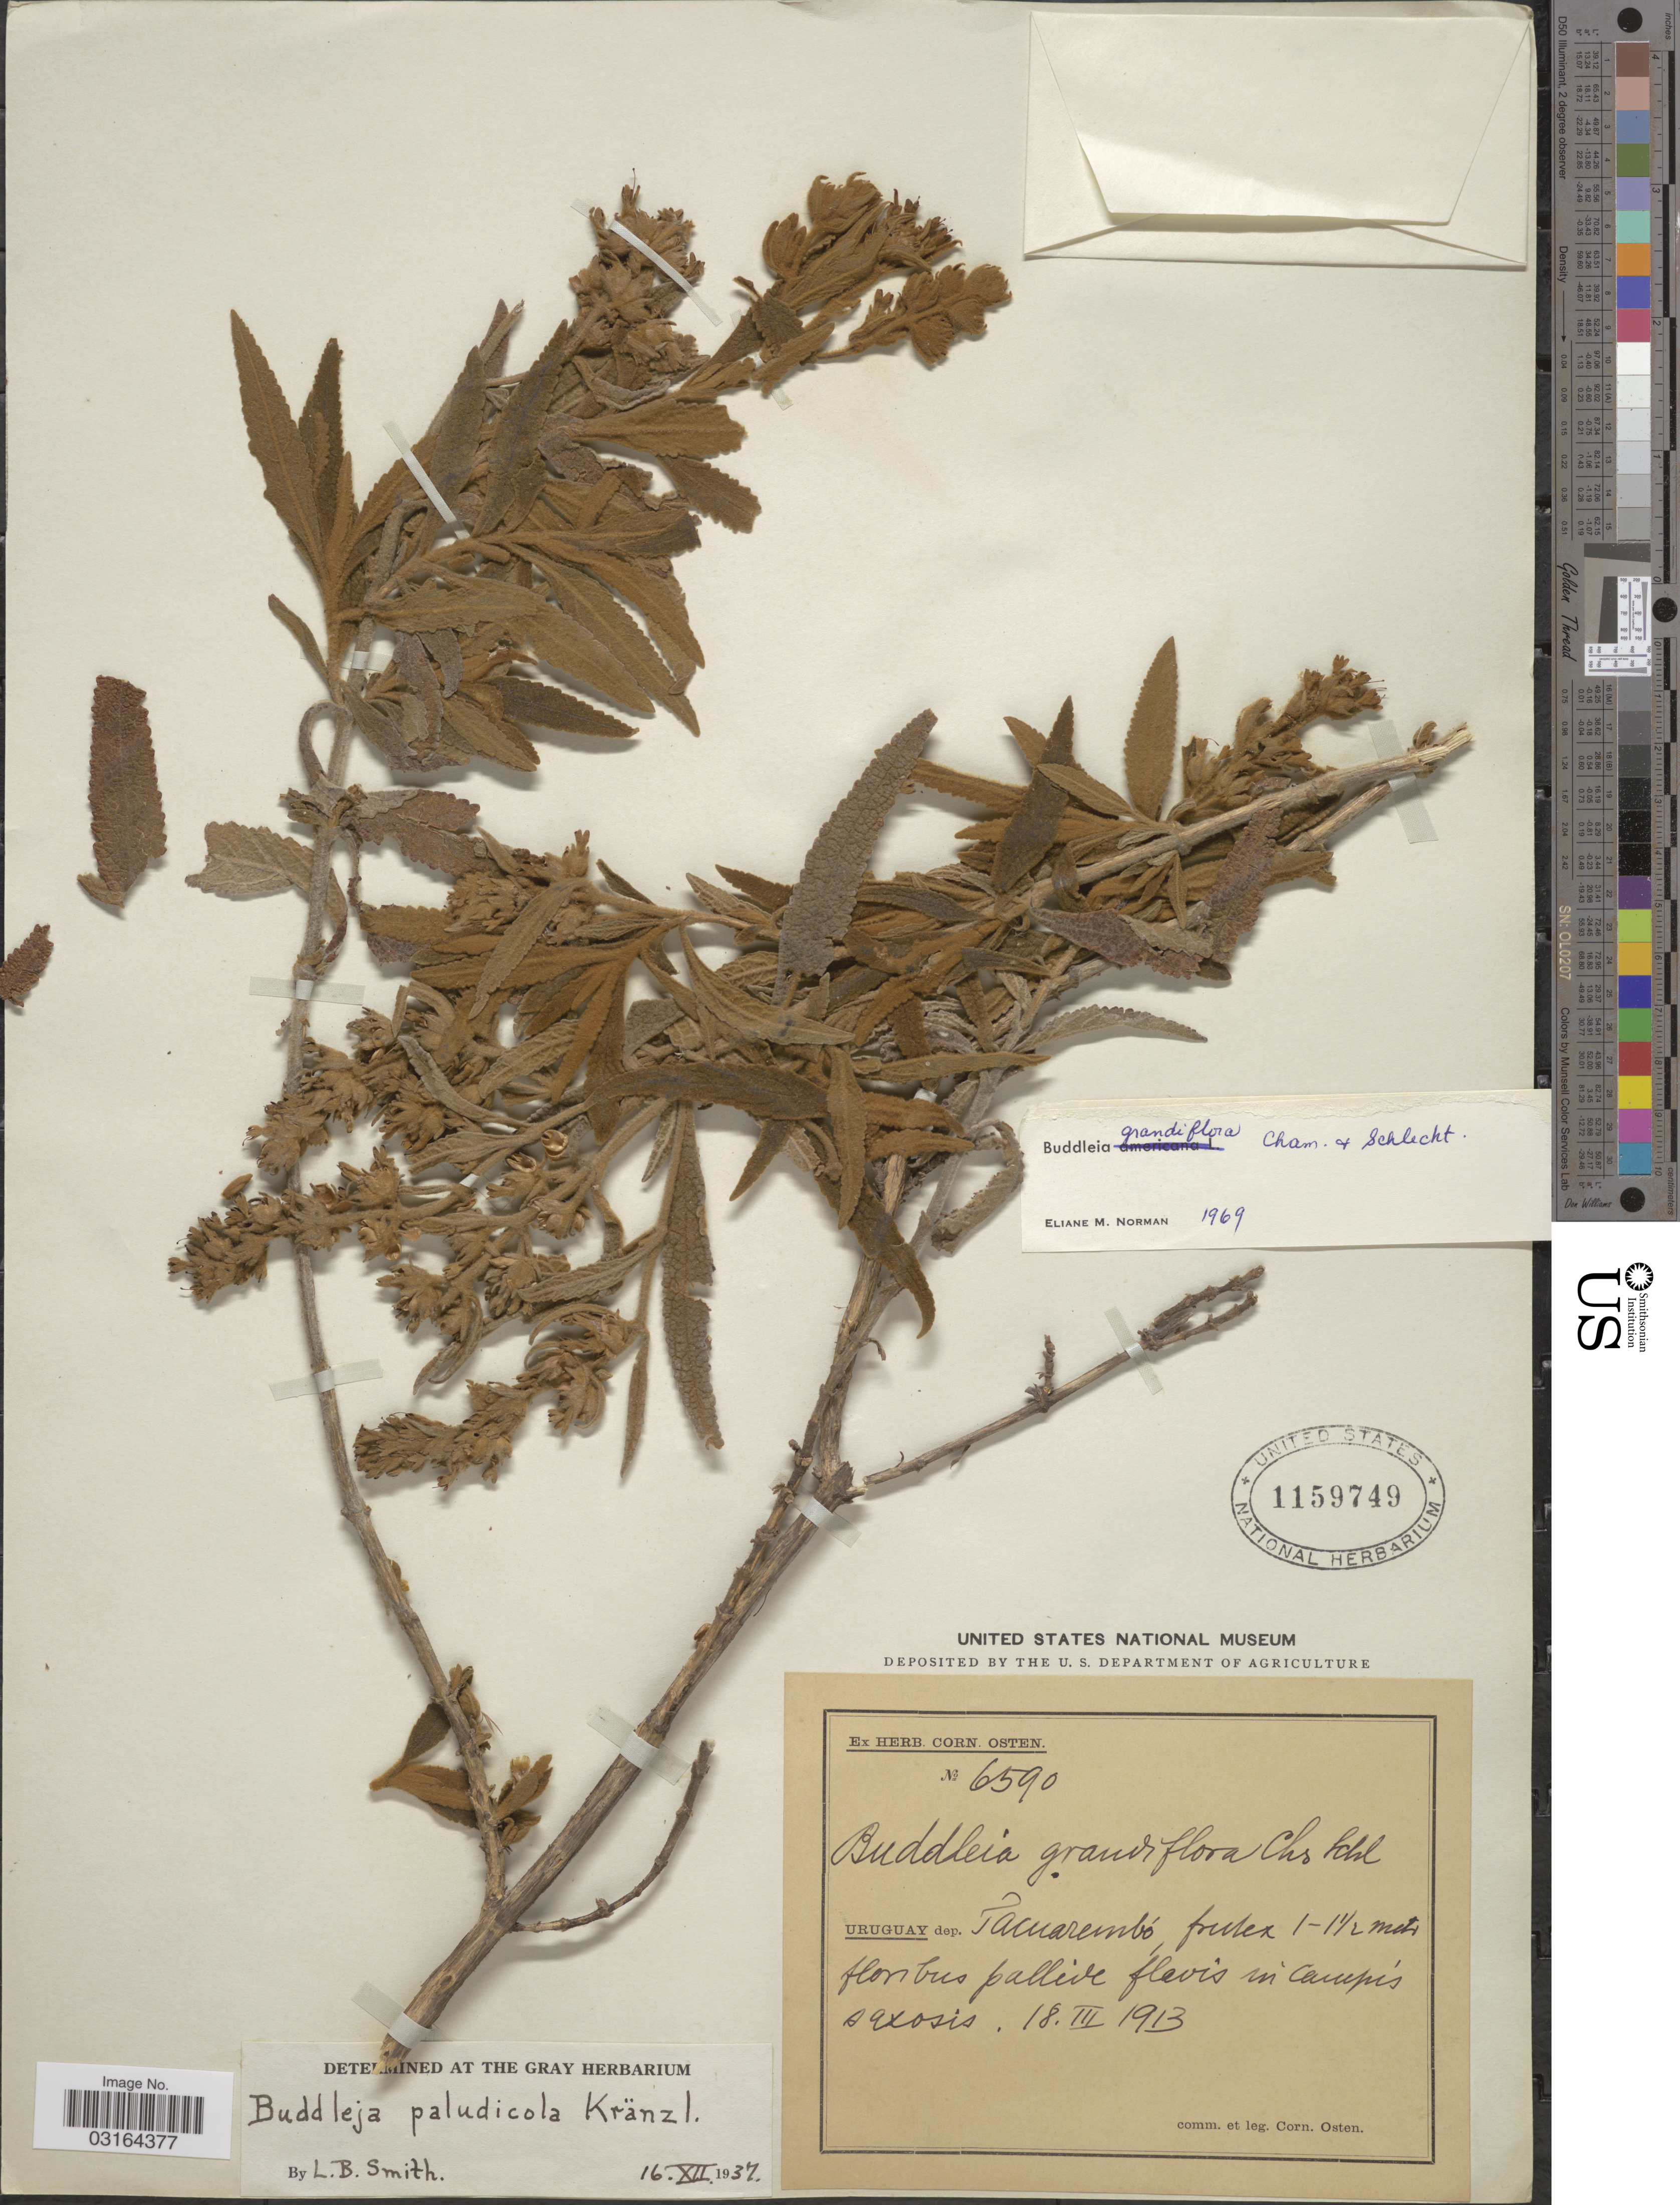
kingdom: Plantae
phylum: Tracheophyta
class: Magnoliopsida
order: Lamiales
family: Scrophulariaceae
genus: Buddleja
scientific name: Buddleja grandiflora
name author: Cham. & Schltdl.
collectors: C. Osten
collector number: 6590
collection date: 1913-03-18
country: Uruguay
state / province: Tacuarembó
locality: Dep. Tacuatembó.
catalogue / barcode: US 1159749